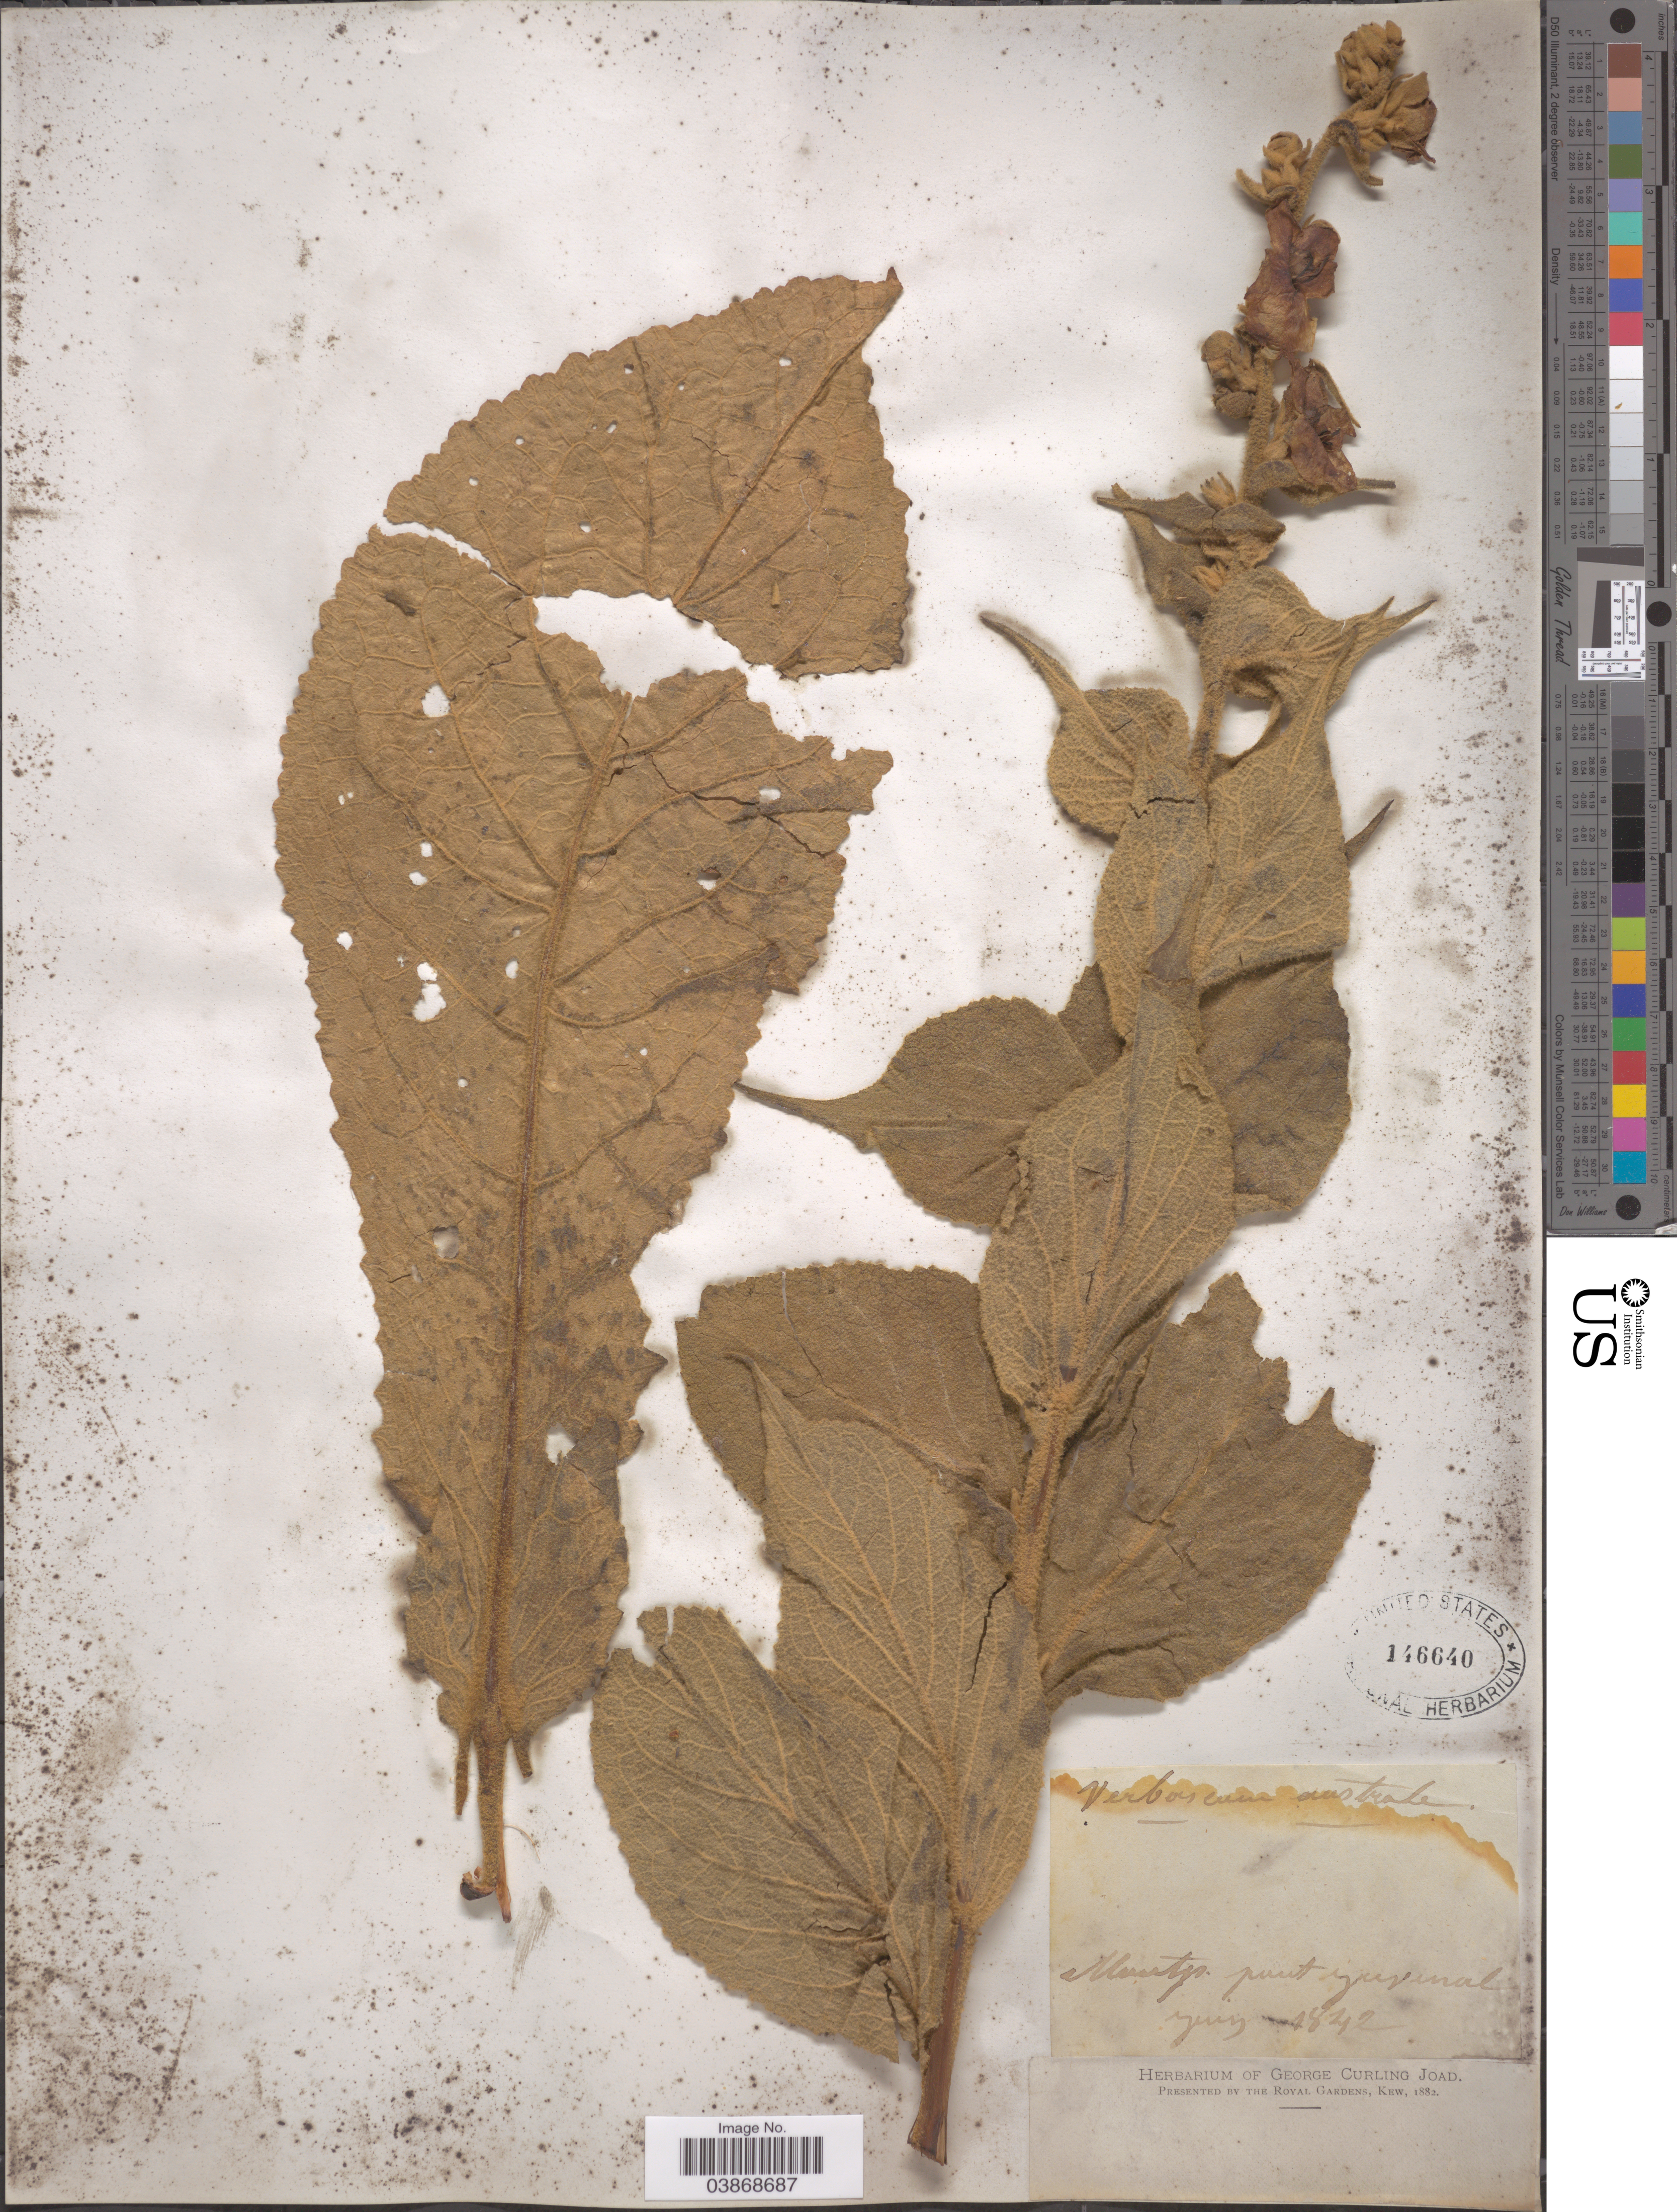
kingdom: Plantae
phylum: Tracheophyta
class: Magnoliopsida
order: Lamiales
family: Scrophulariaceae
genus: Verbascum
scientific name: Verbascum australe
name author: Schrad.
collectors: ex herb. George Curling Joad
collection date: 1842-07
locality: Manstys punt greseunal. [interpreted]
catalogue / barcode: US 146640